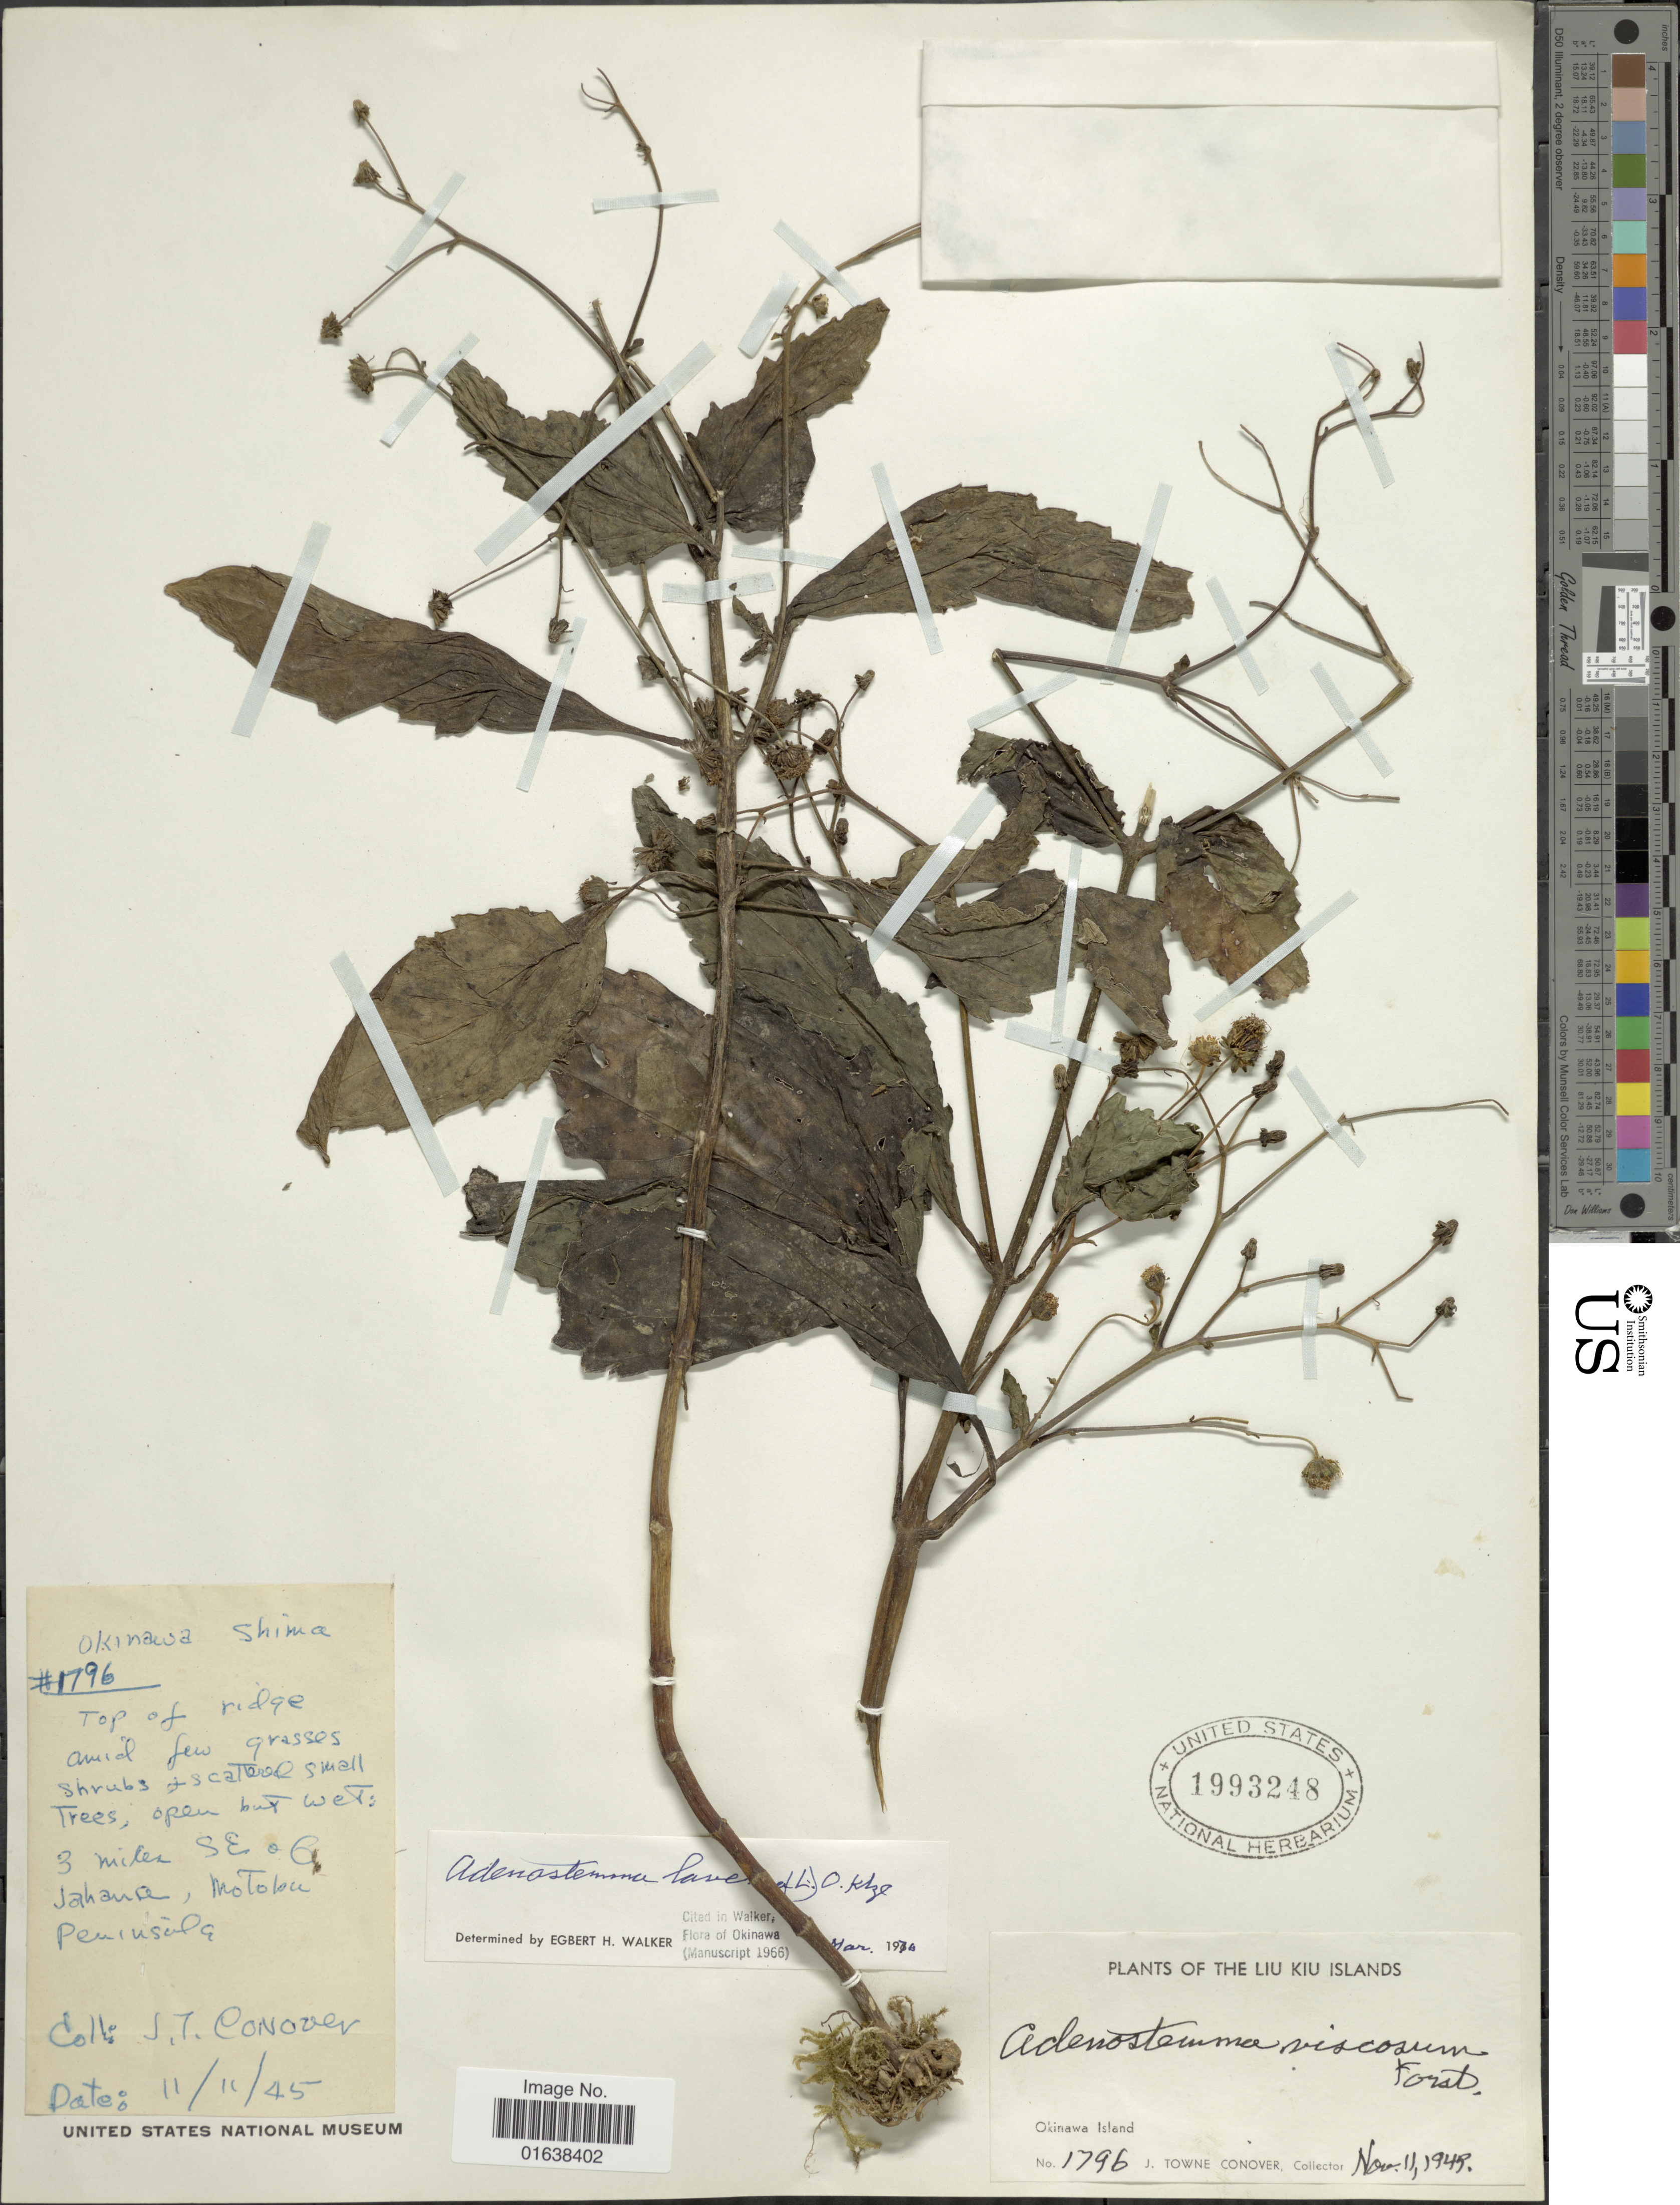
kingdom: Plantae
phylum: Tracheophyta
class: Magnoliopsida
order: Asterales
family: Asteraceae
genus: Adenostemma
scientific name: Adenostemma lavenia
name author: (L.) Kuntze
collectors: J. T. Conover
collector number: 1796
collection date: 1945-11-11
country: Japan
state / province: Okinawa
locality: Liu Kiu Islands. Okinawa Island. Top of ridge amid gew grasses. Trees, open but wet. 3 miles SE of Jahana, Motobu Peninsula.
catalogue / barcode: US 1993248